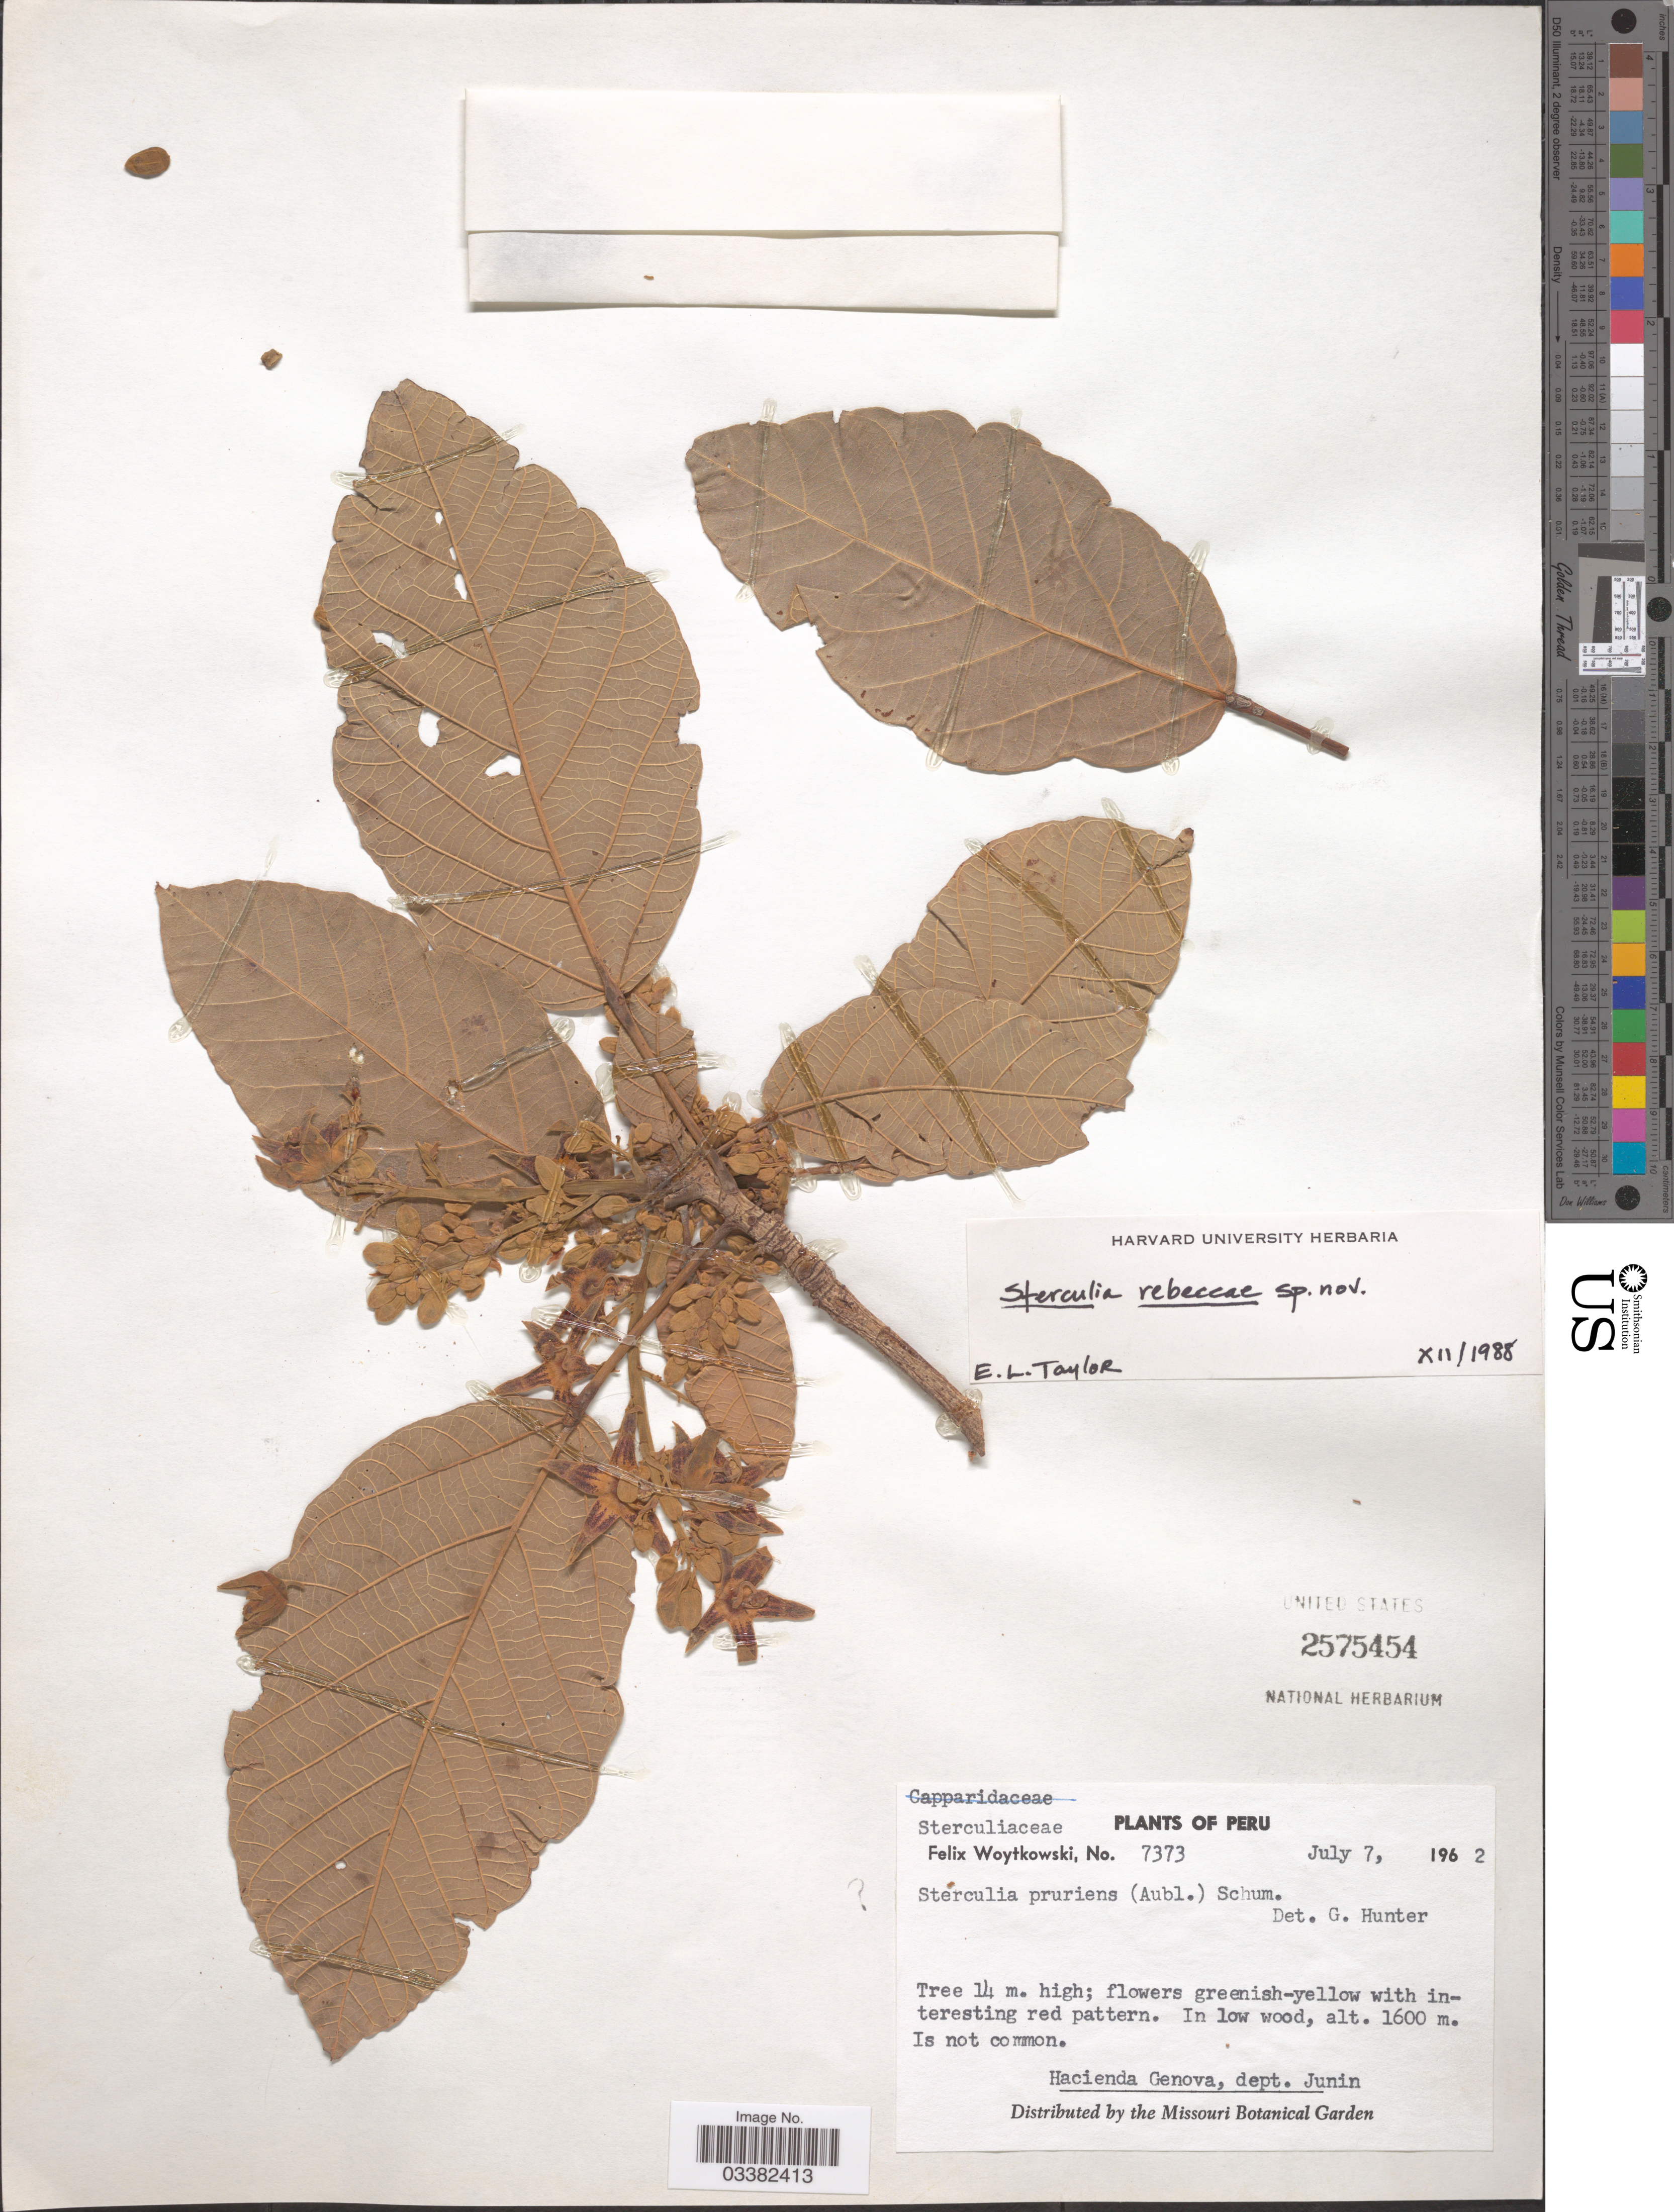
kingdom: Plantae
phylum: Tracheophyta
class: Magnoliopsida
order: Malvales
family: Malvaceae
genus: Sterculia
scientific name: Sterculia tayloriae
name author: Colli-Silva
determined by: Dorr, Laurence J., Curator (BOT), Smithsonian Institution - National Museum of Natural History (UNITED STATES)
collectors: F. Woytkowski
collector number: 7373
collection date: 1962-07-07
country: Peru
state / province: Junín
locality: Hacienda Genova, dept. Junin.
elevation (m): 1600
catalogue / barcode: US 2575454